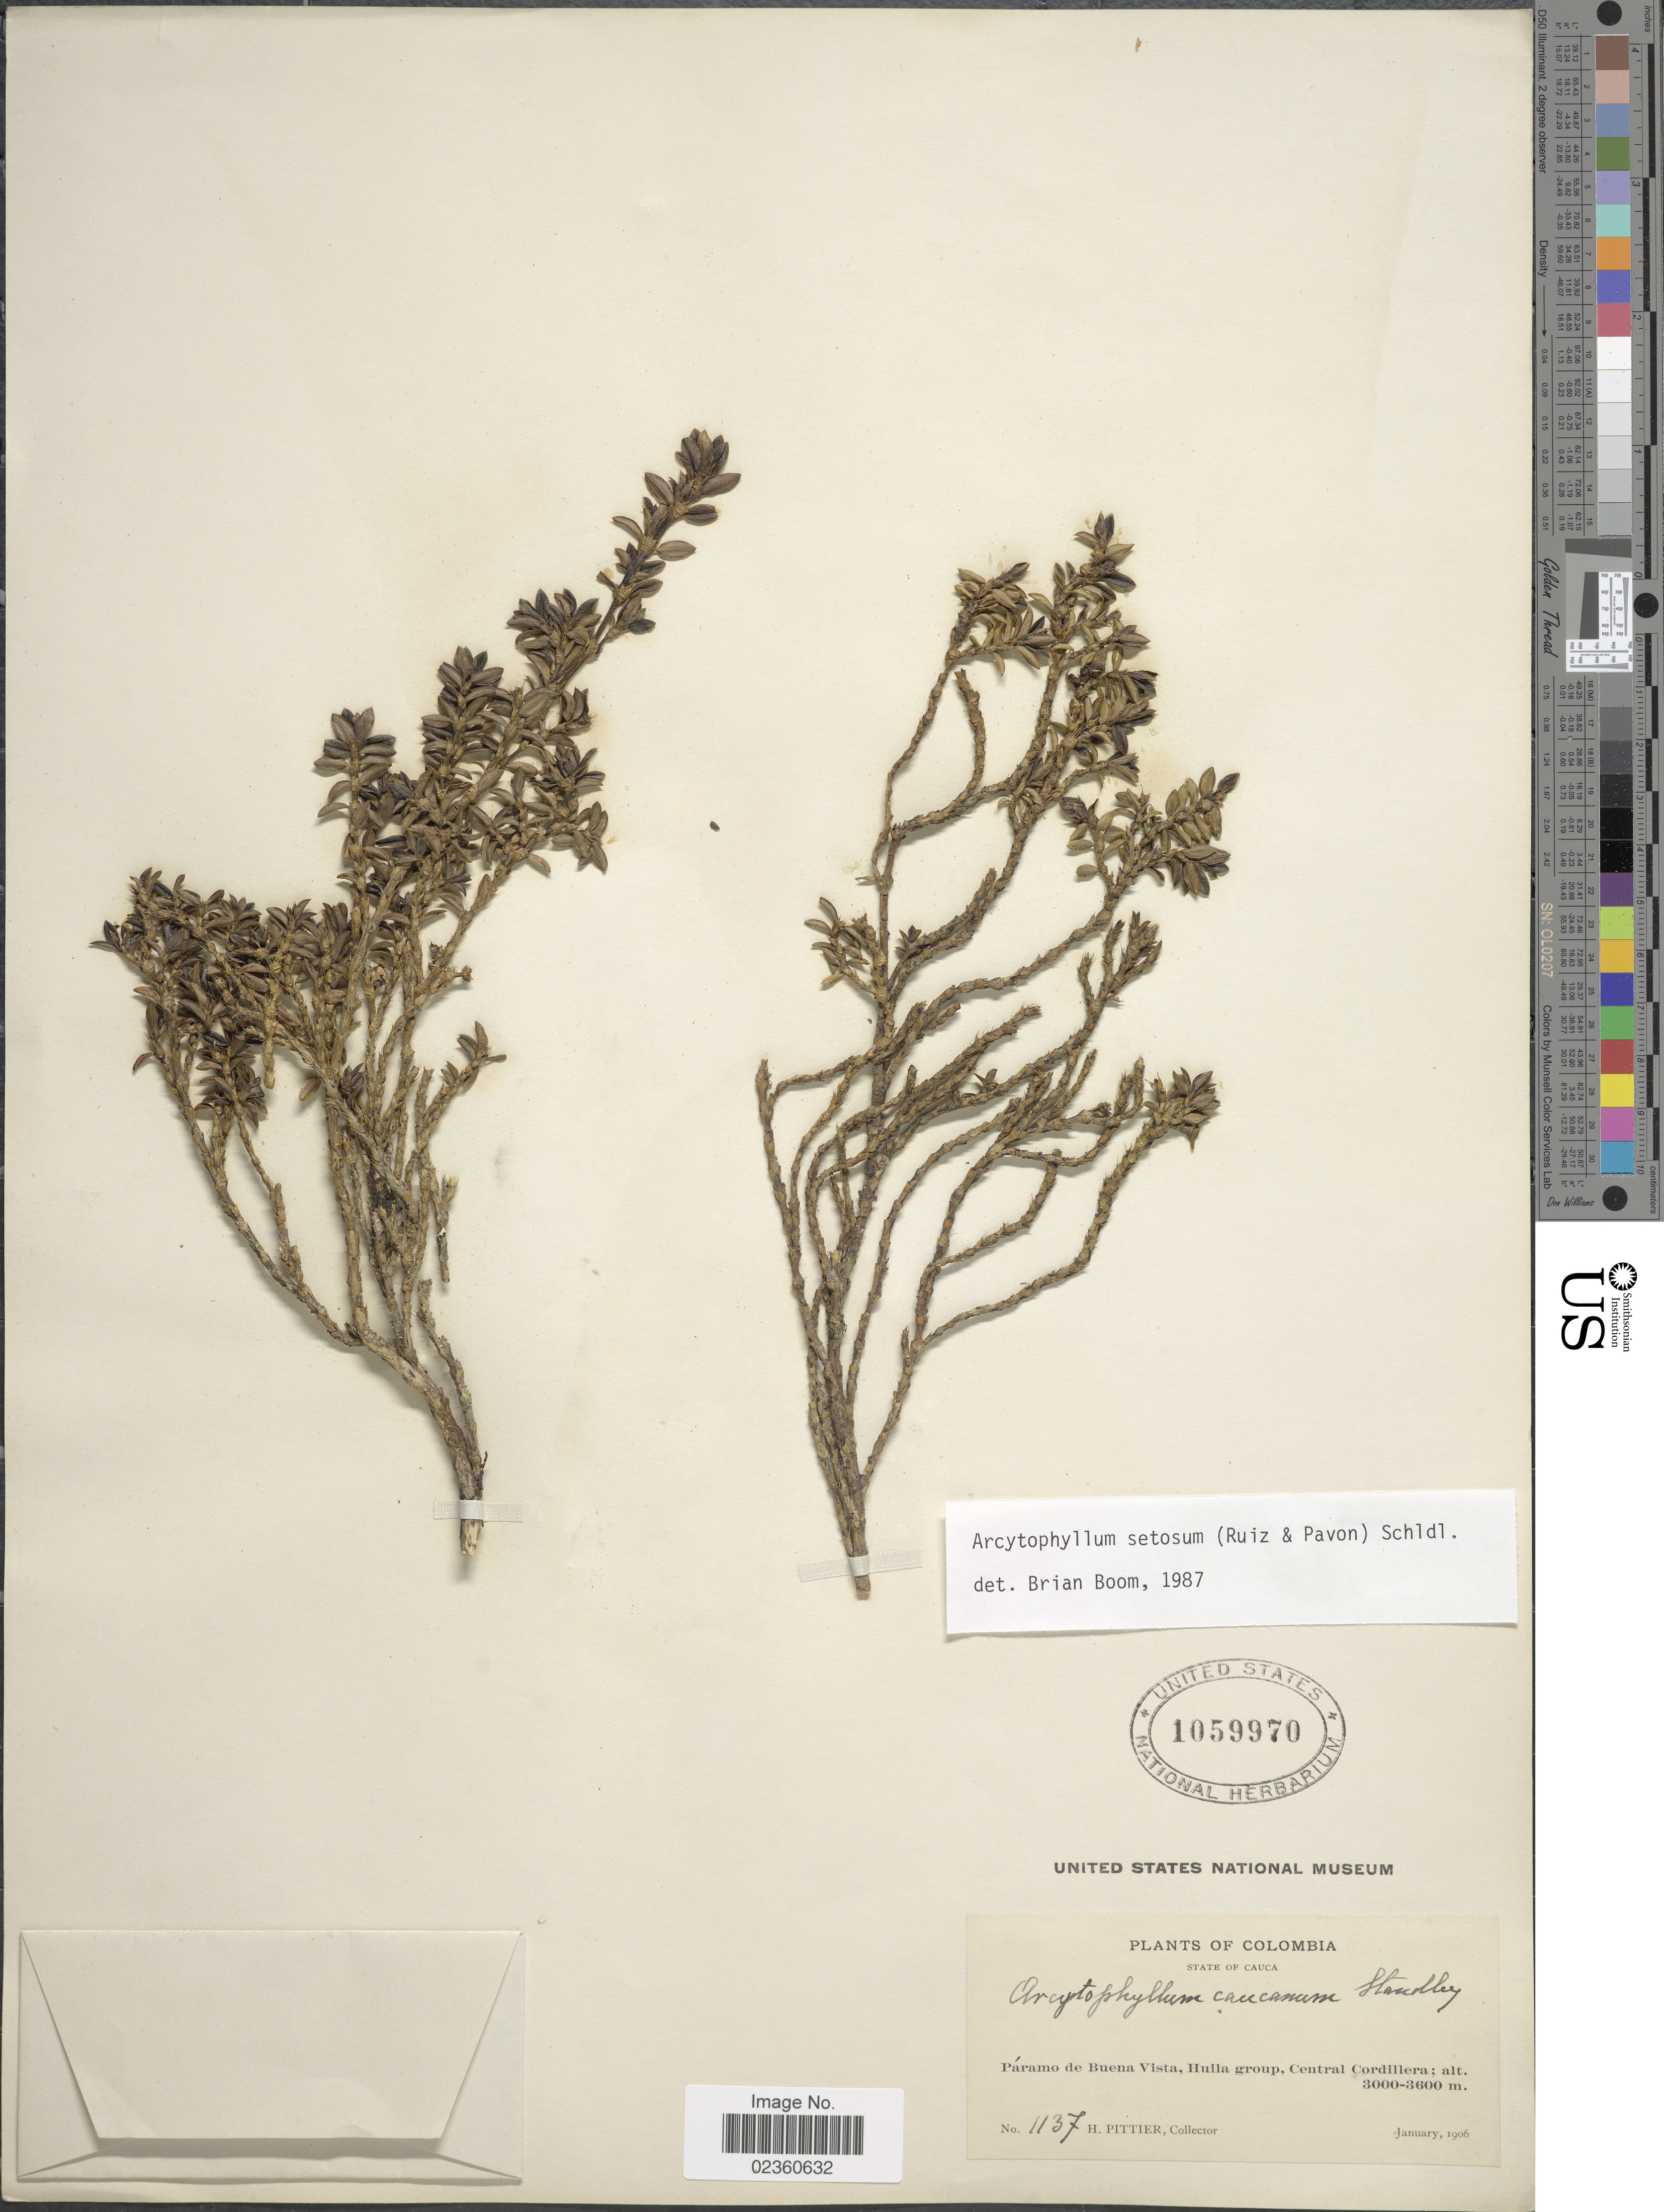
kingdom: Plantae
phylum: Tracheophyta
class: Magnoliopsida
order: Gentianales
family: Rubiaceae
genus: Arcytophyllum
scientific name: Arcytophyllum setosum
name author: (Ruiz & Pav.) Schltdl.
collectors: H. F. Pittier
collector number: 1137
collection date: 1906-01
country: Colombia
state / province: Cauca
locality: Páramo de Buena Vista, Huila group, Central Cordillera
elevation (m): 3000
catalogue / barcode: US 1059970